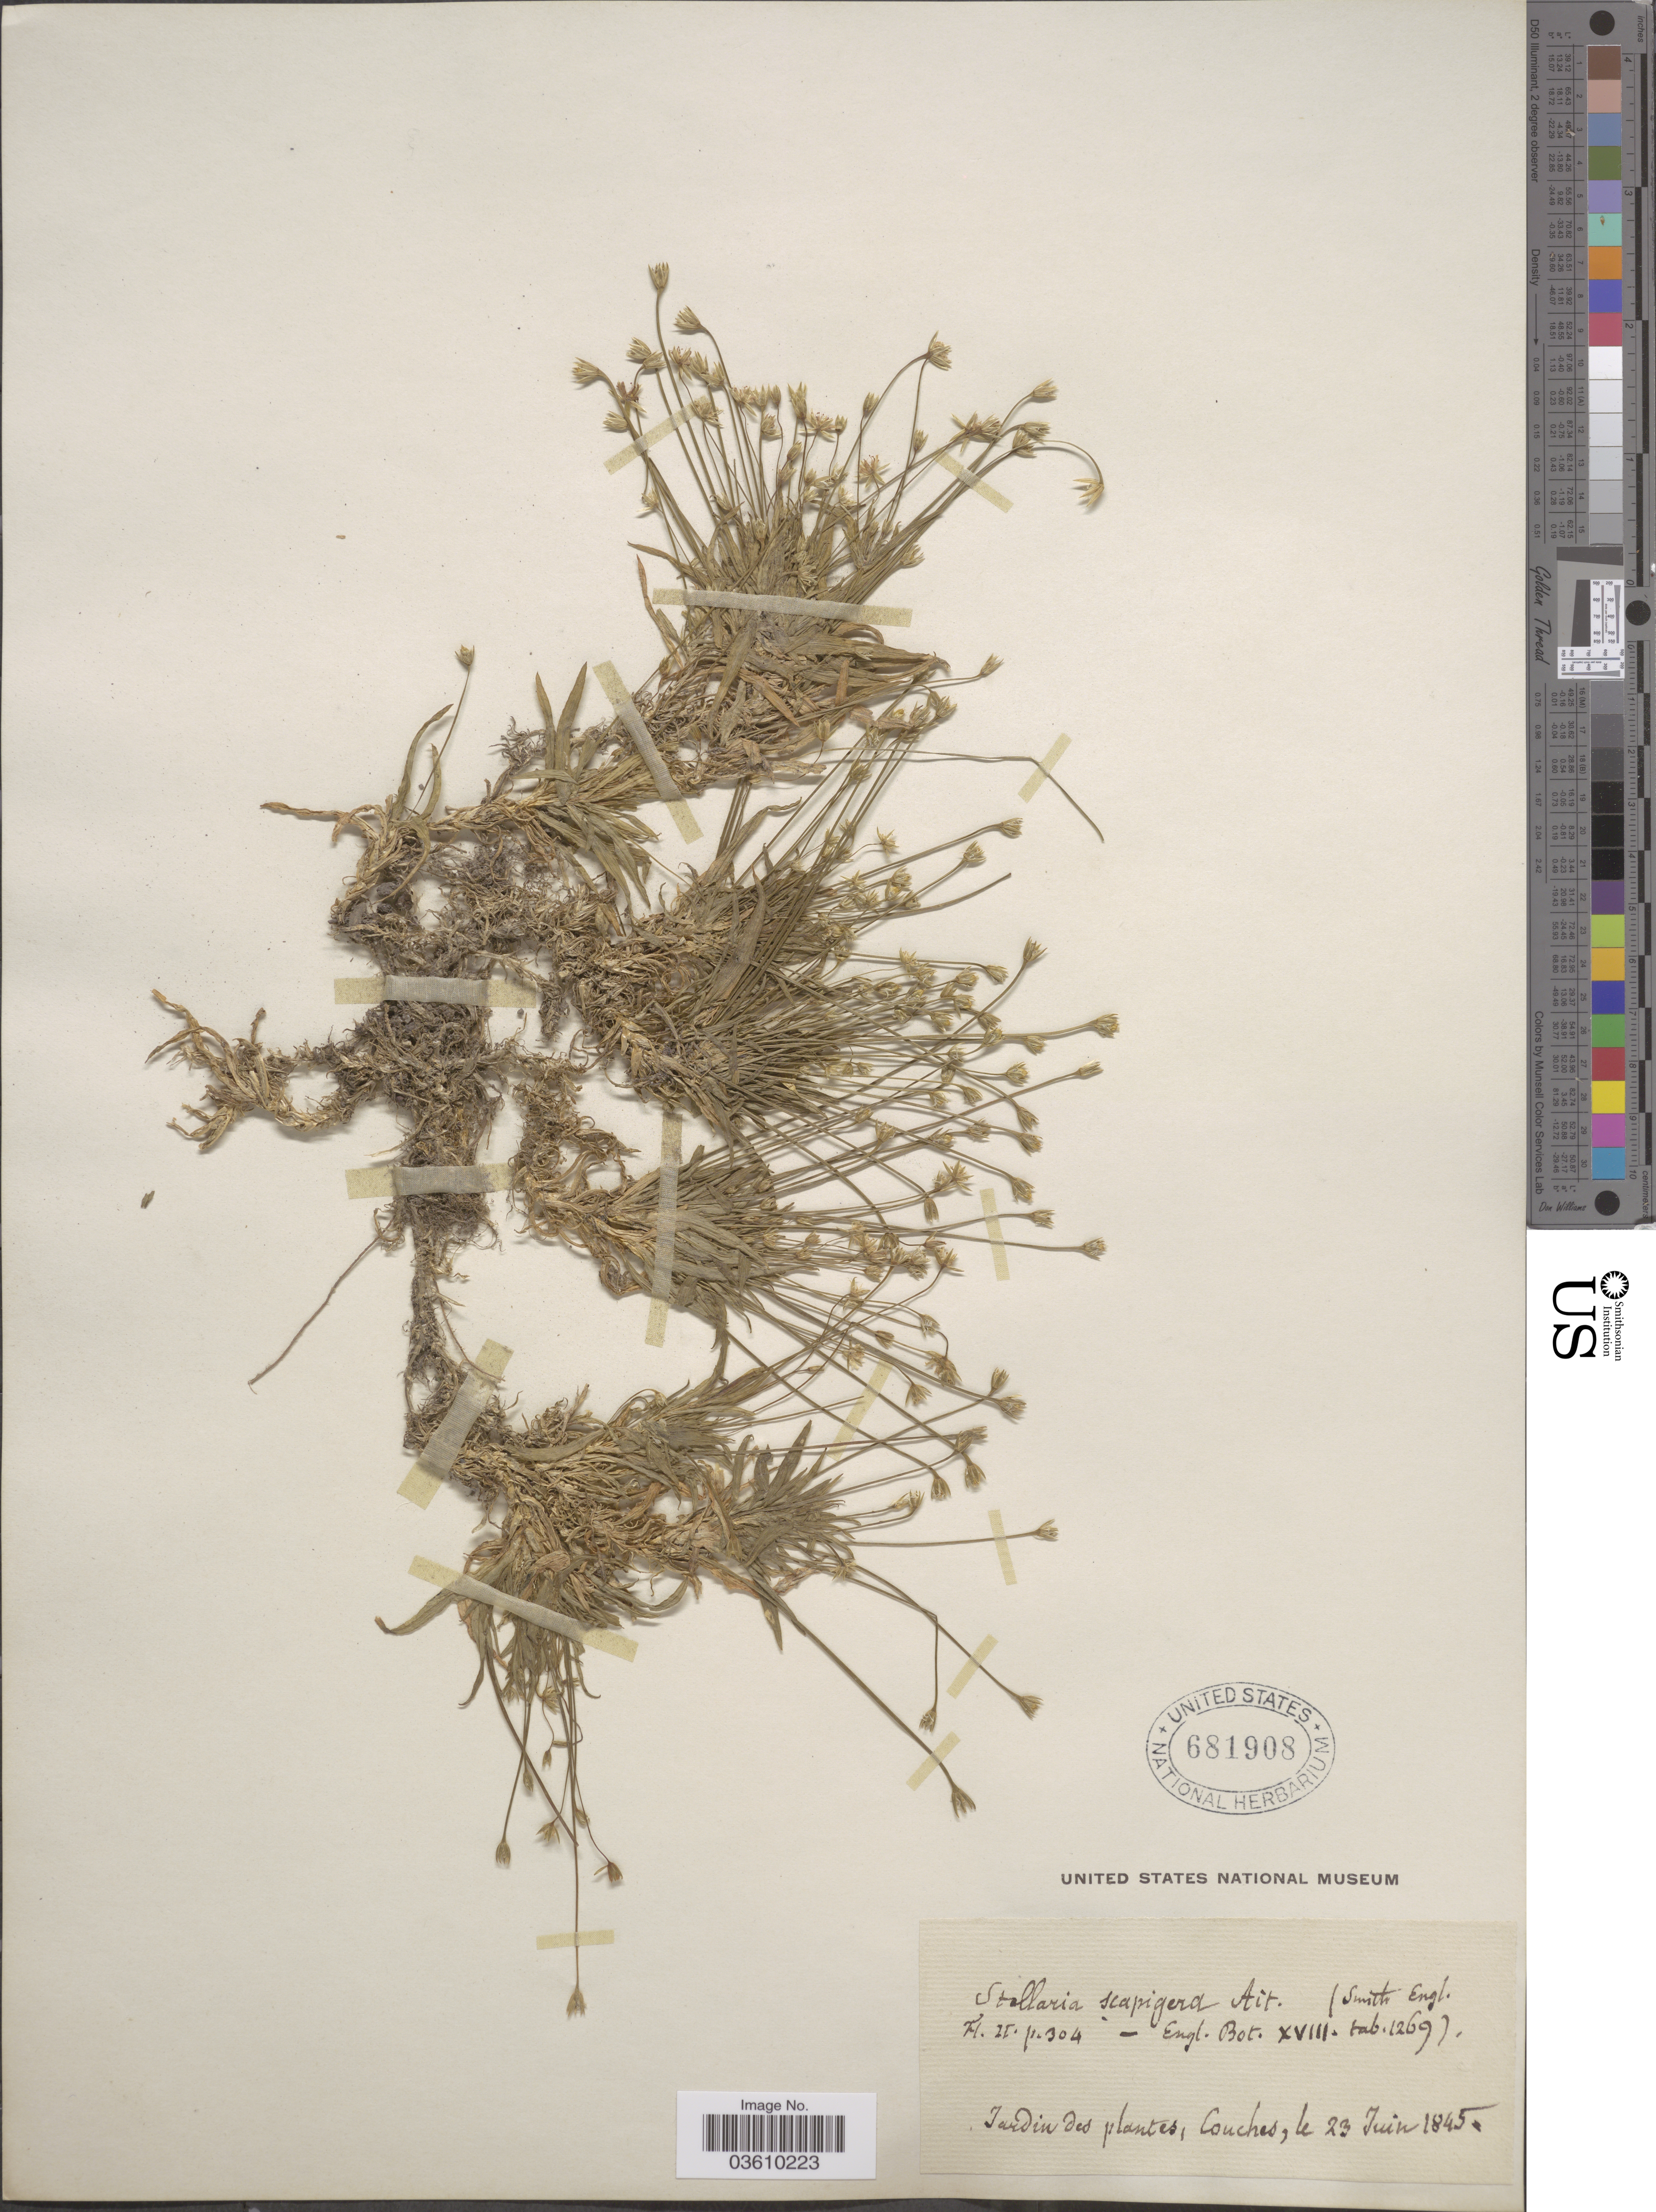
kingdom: Plantae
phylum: Tracheophyta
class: Magnoliopsida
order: Caryophyllales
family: Caryophyllaceae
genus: Stellaria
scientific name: Stellaria scapigera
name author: Willd.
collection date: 1845-06-23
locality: Jardin des plantes, Couches.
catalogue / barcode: US 681908